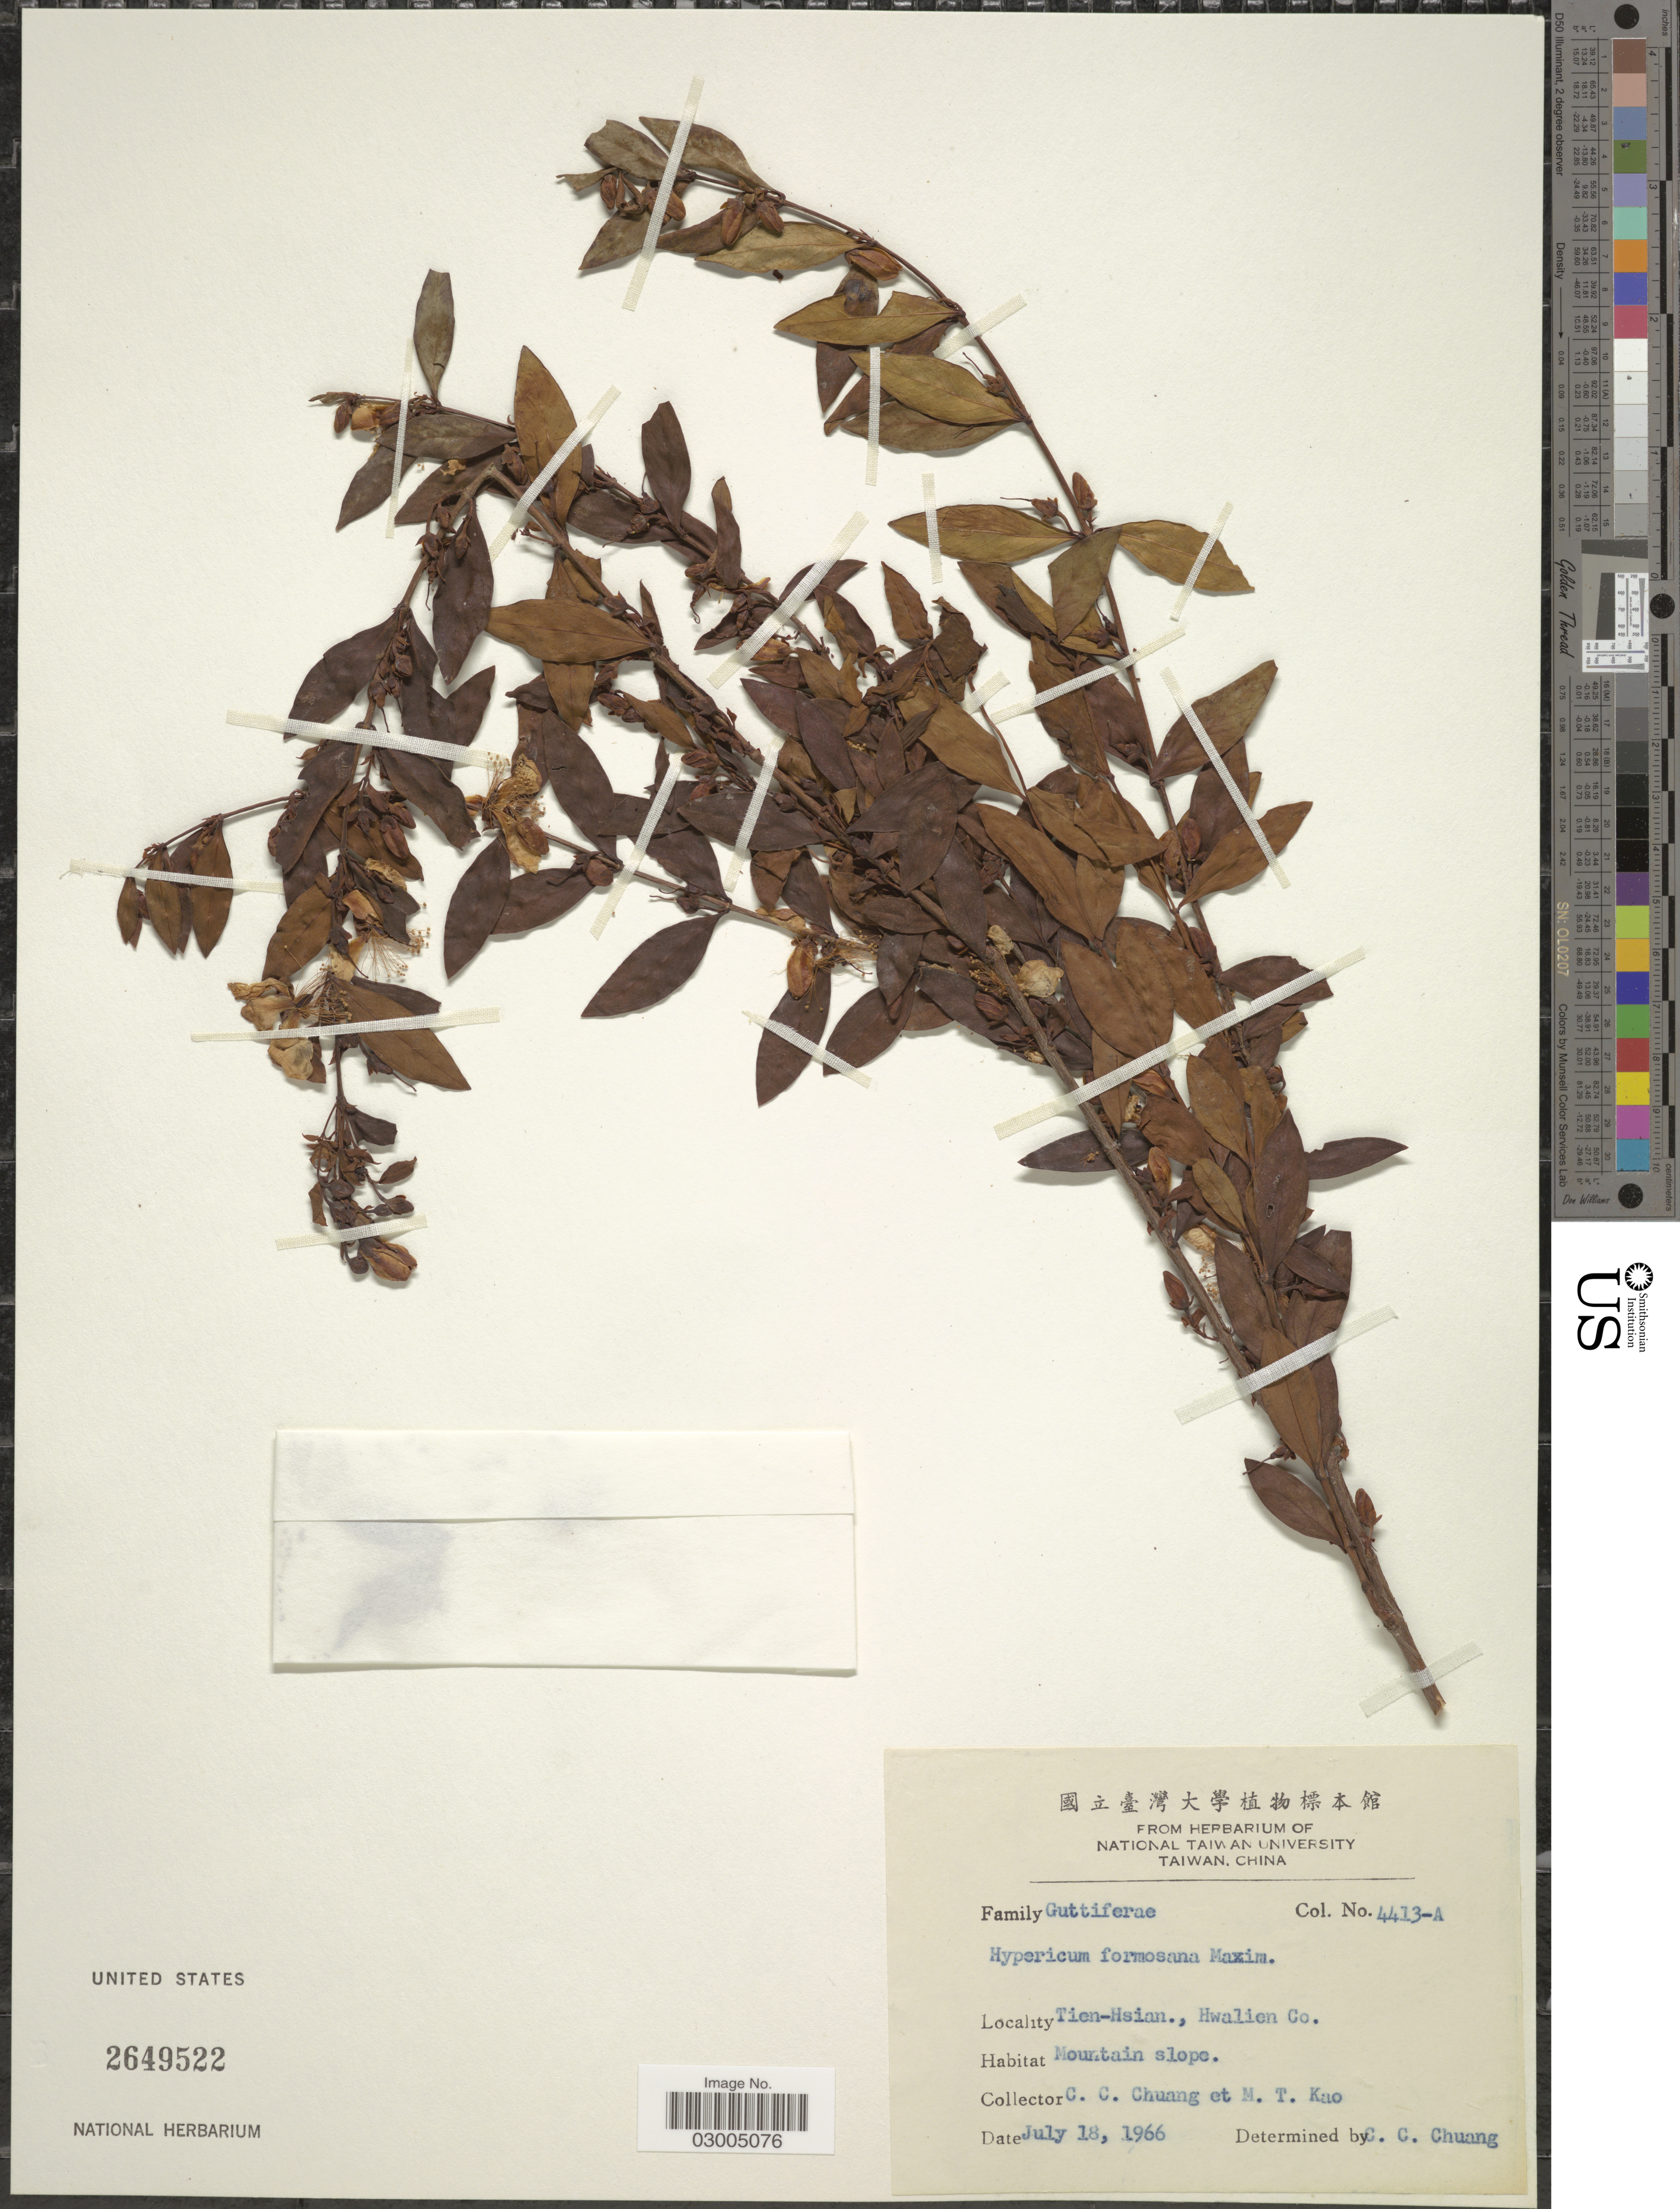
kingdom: Plantae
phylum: Tracheophyta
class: Magnoliopsida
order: Malpighiales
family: Hypericaceae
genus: Hypericum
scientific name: Hypericum formosanum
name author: Maxim.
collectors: C. C. Chuang & M. T. Kao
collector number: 4413-A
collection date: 1966-07-18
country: Taiwan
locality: Tien-Hsian., Hwalien Co. Mountain slope.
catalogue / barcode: US 2649522